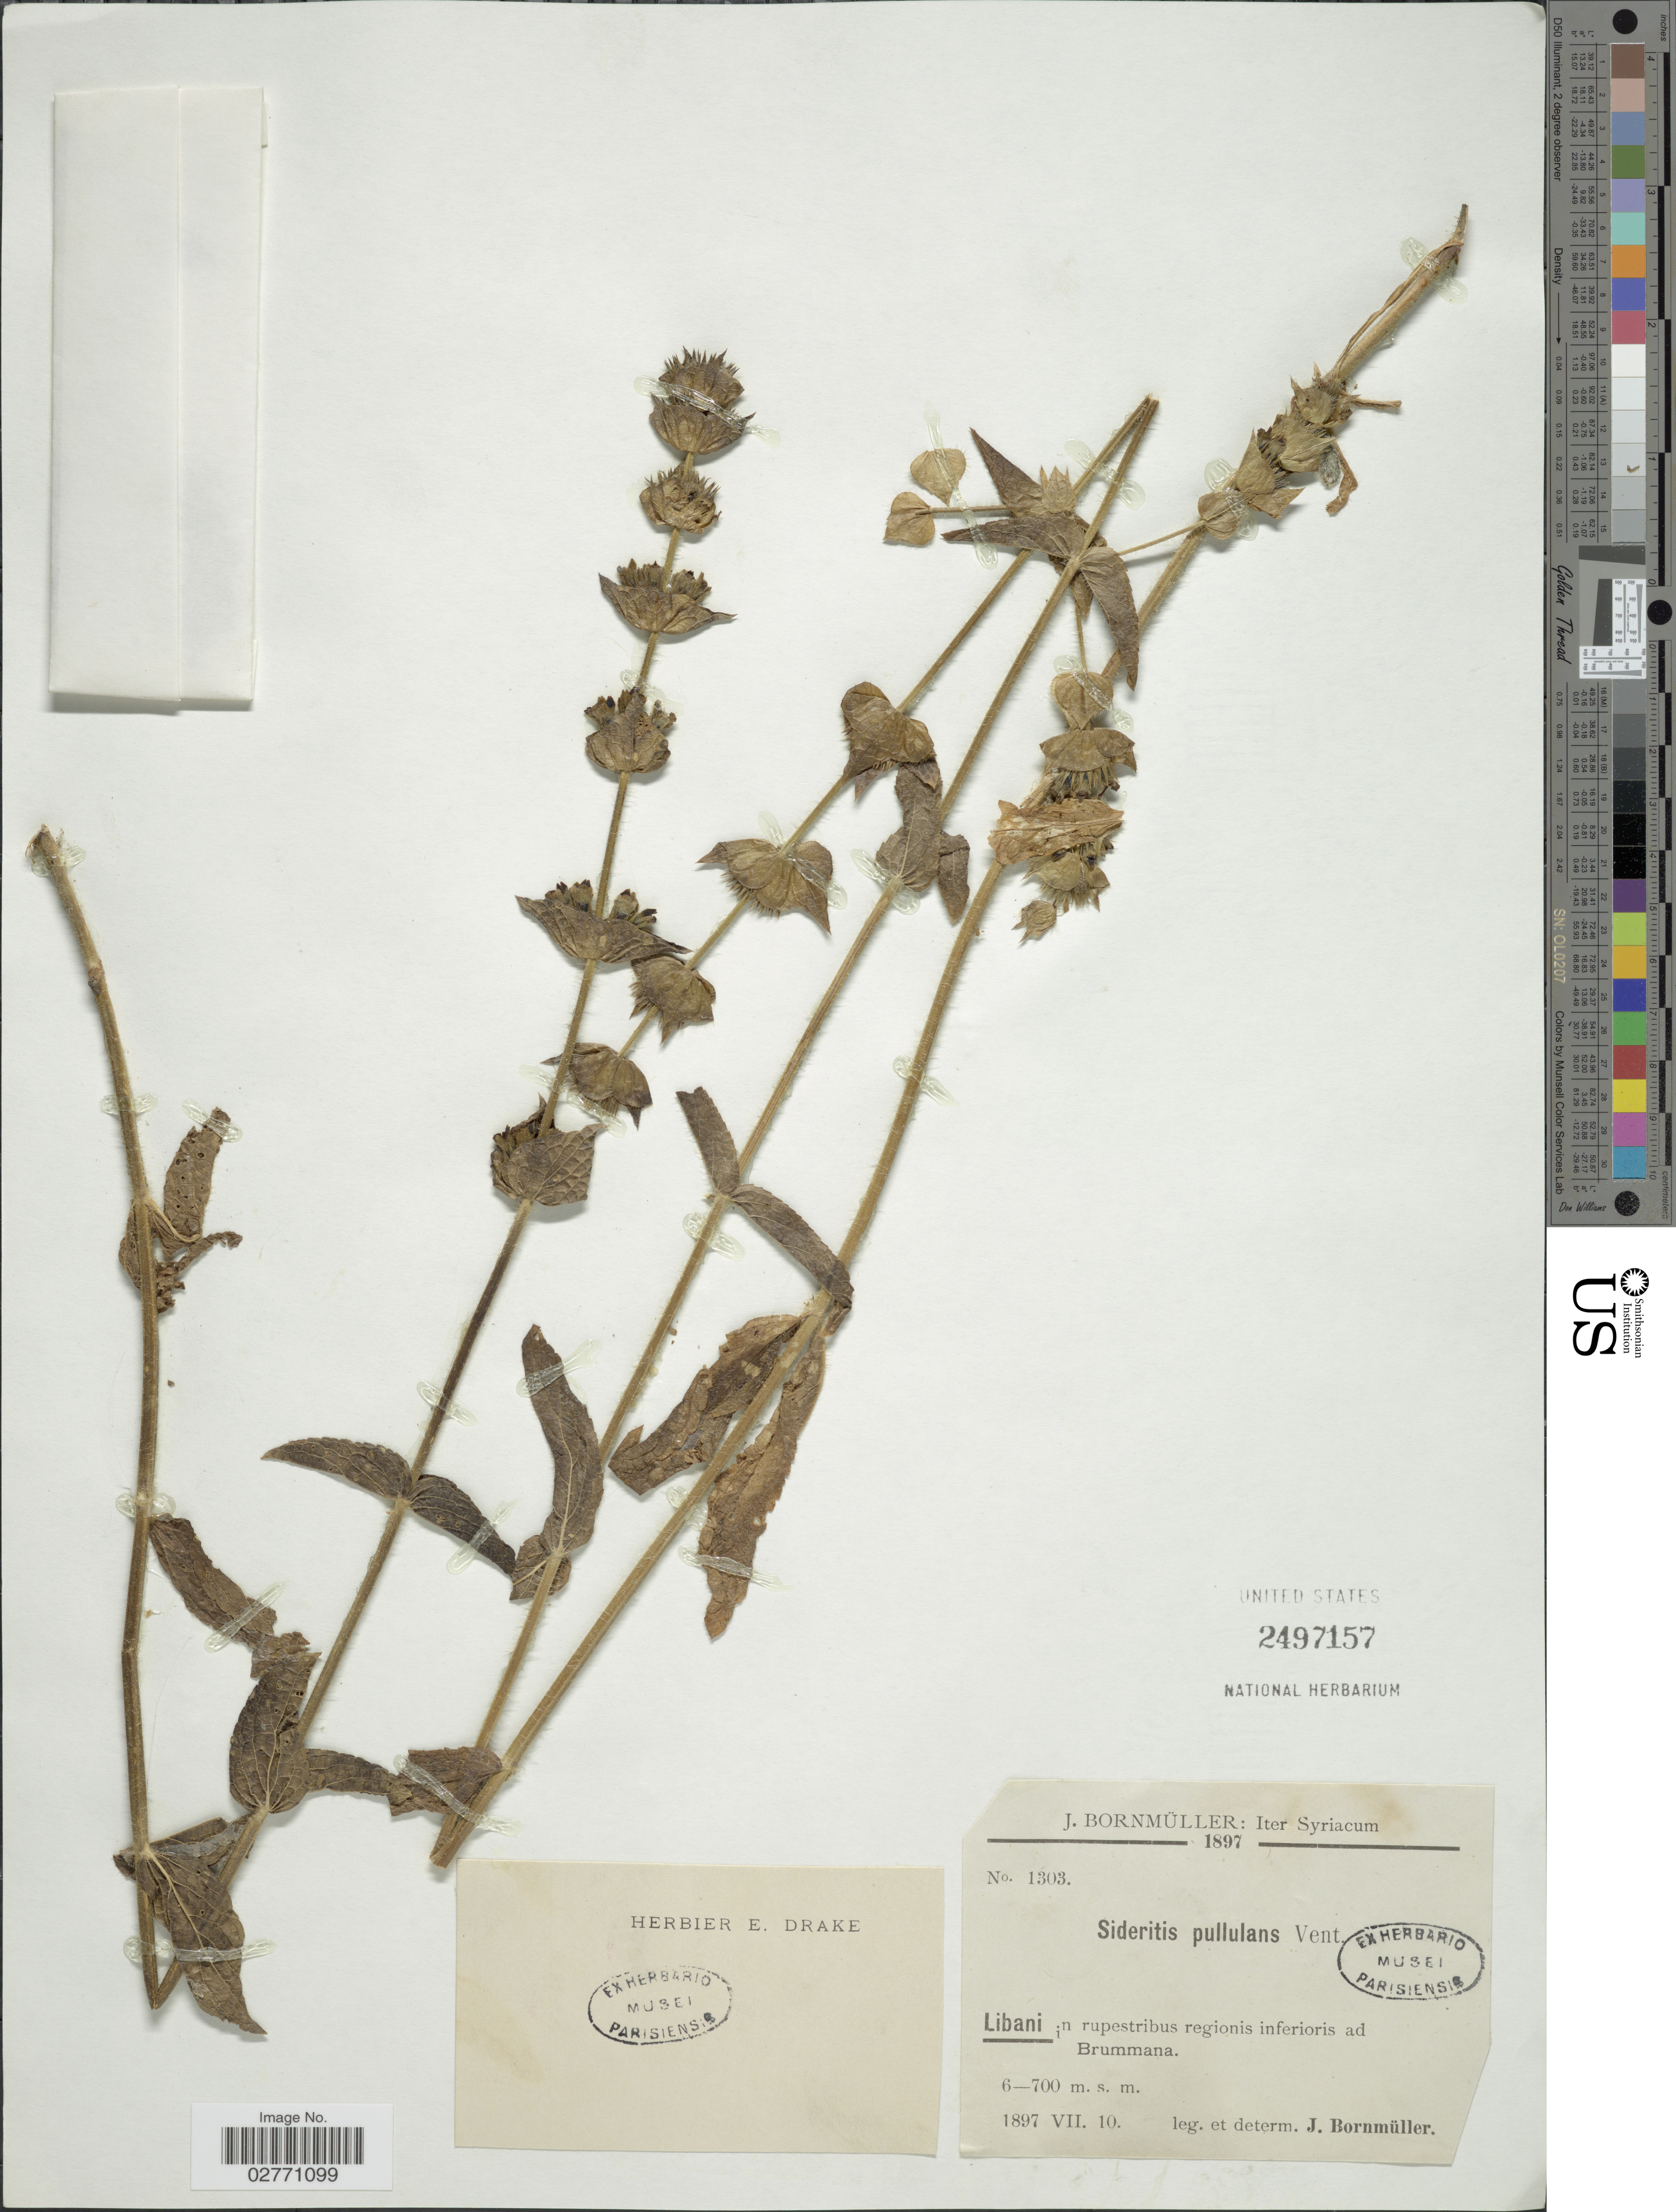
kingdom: Plantae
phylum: Tracheophyta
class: Magnoliopsida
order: Lamiales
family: Lamiaceae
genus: Sideritis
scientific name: Sideritis pullulans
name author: Vent.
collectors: J. Bornmüller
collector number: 1303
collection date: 1897-07-10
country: Lebanon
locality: Libani in rupestribus regionis inferioris ad Brummana.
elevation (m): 600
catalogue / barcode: US 2497157